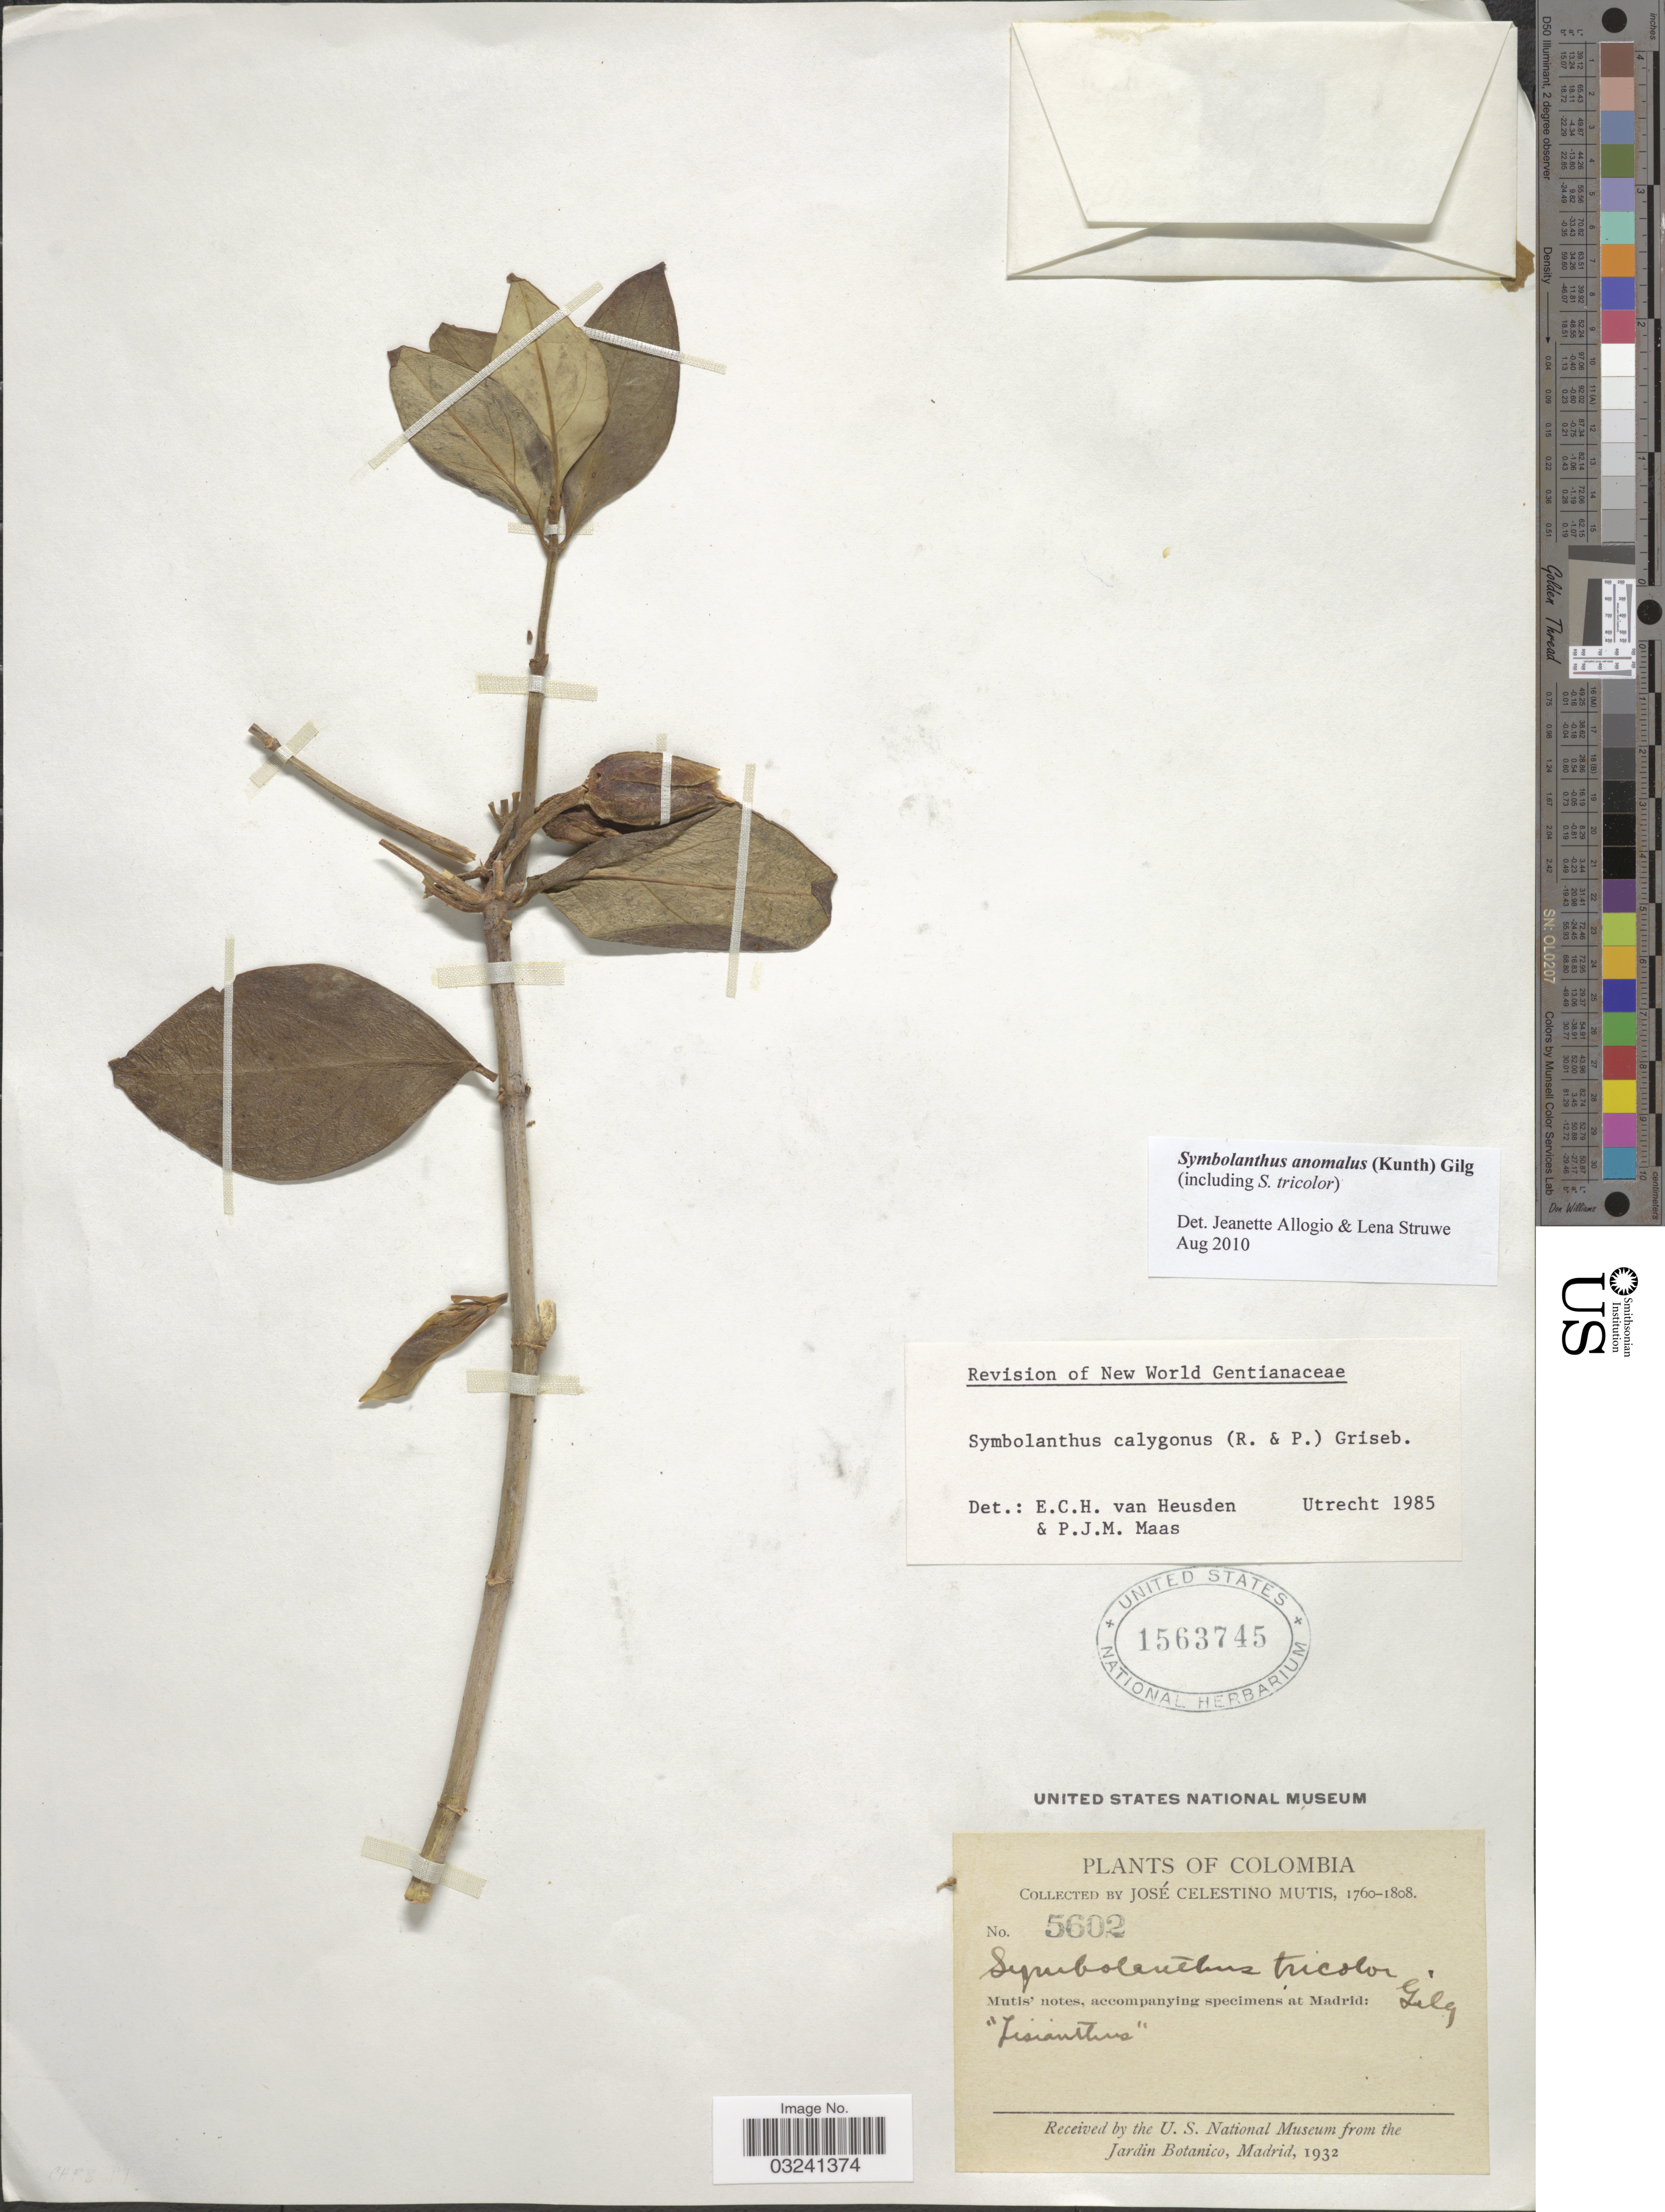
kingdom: Plantae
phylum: Tracheophyta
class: Magnoliopsida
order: Gentianales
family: Gentianaceae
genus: Symbolanthus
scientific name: Symbolanthus anomalus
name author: (Kunth) Gilg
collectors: J. C. B. Mutis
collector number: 5602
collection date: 1760/1808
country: Colombia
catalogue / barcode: US 1563745